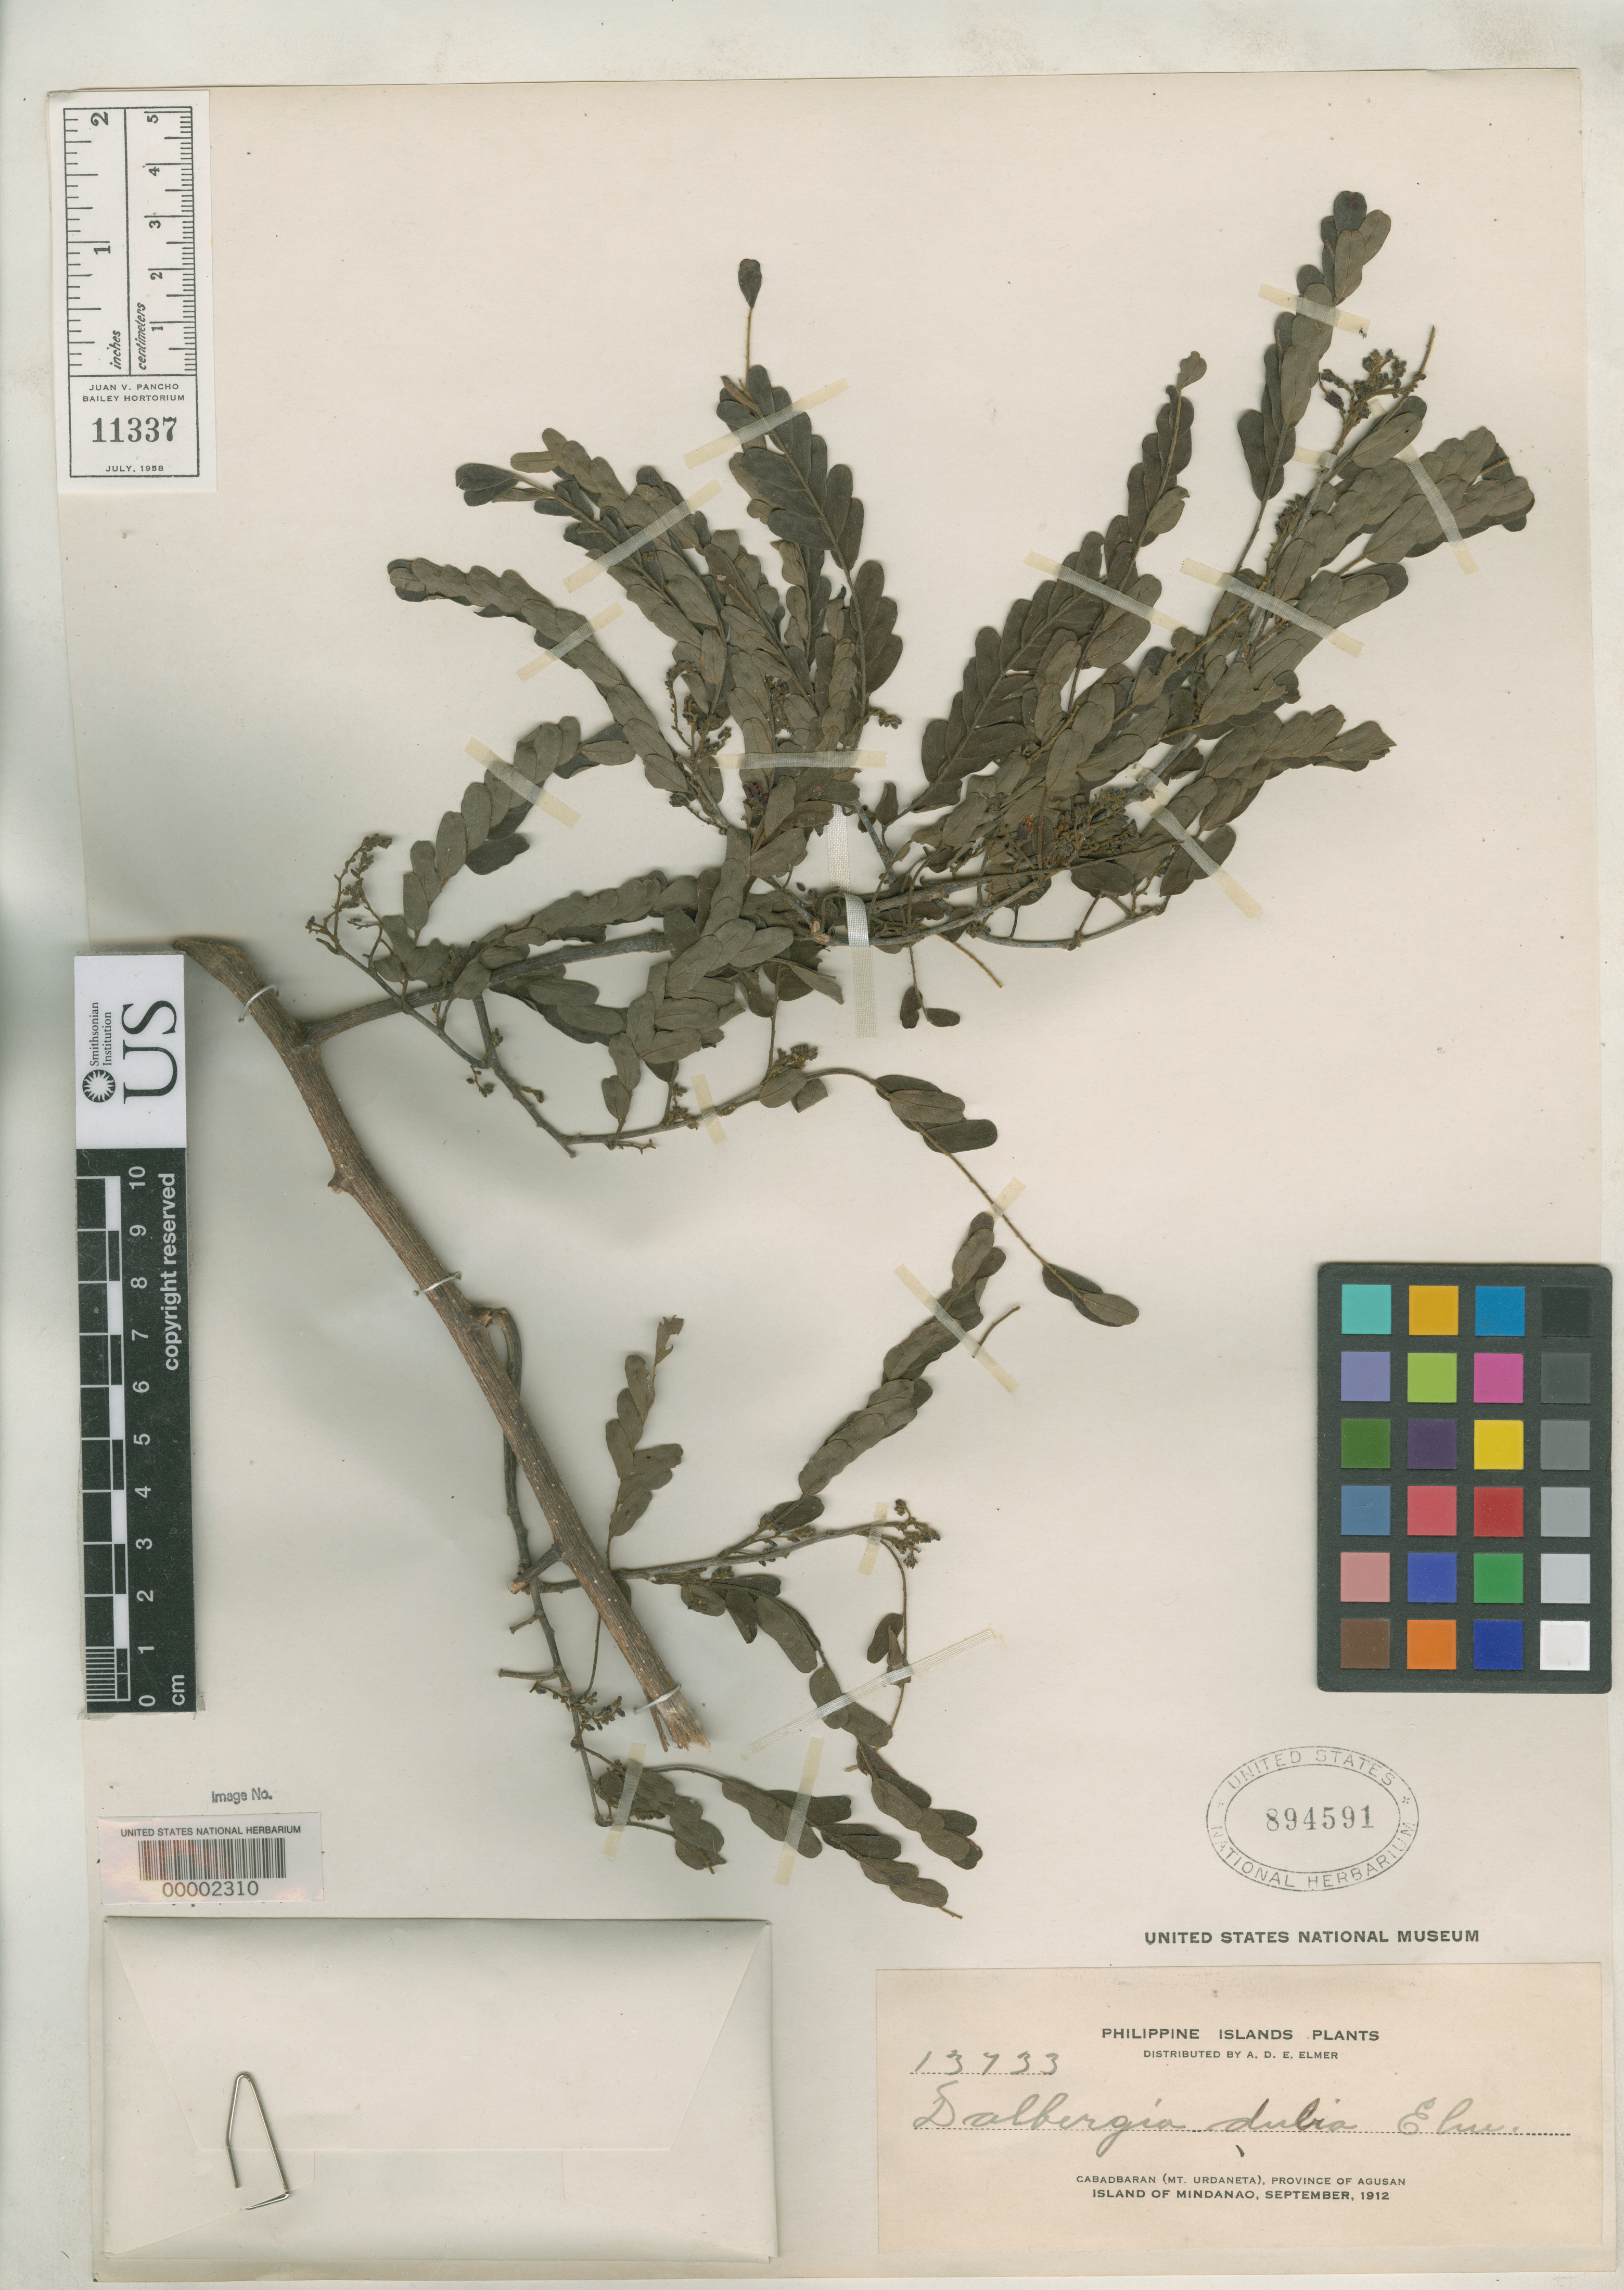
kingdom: Plantae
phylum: Tracheophyta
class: Magnoliopsida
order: Fabales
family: Fabaceae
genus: Dalbergia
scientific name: Dalbergia dubia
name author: Elmer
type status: Isotype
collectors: A. D. E. Elmer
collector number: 13733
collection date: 1912-07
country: Philippines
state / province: Caraga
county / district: Agusan del Norte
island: Mindanao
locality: Cabadbaran (Mt. Urdaneta), province of Agusan, Island of Mindanao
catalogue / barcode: US 894591